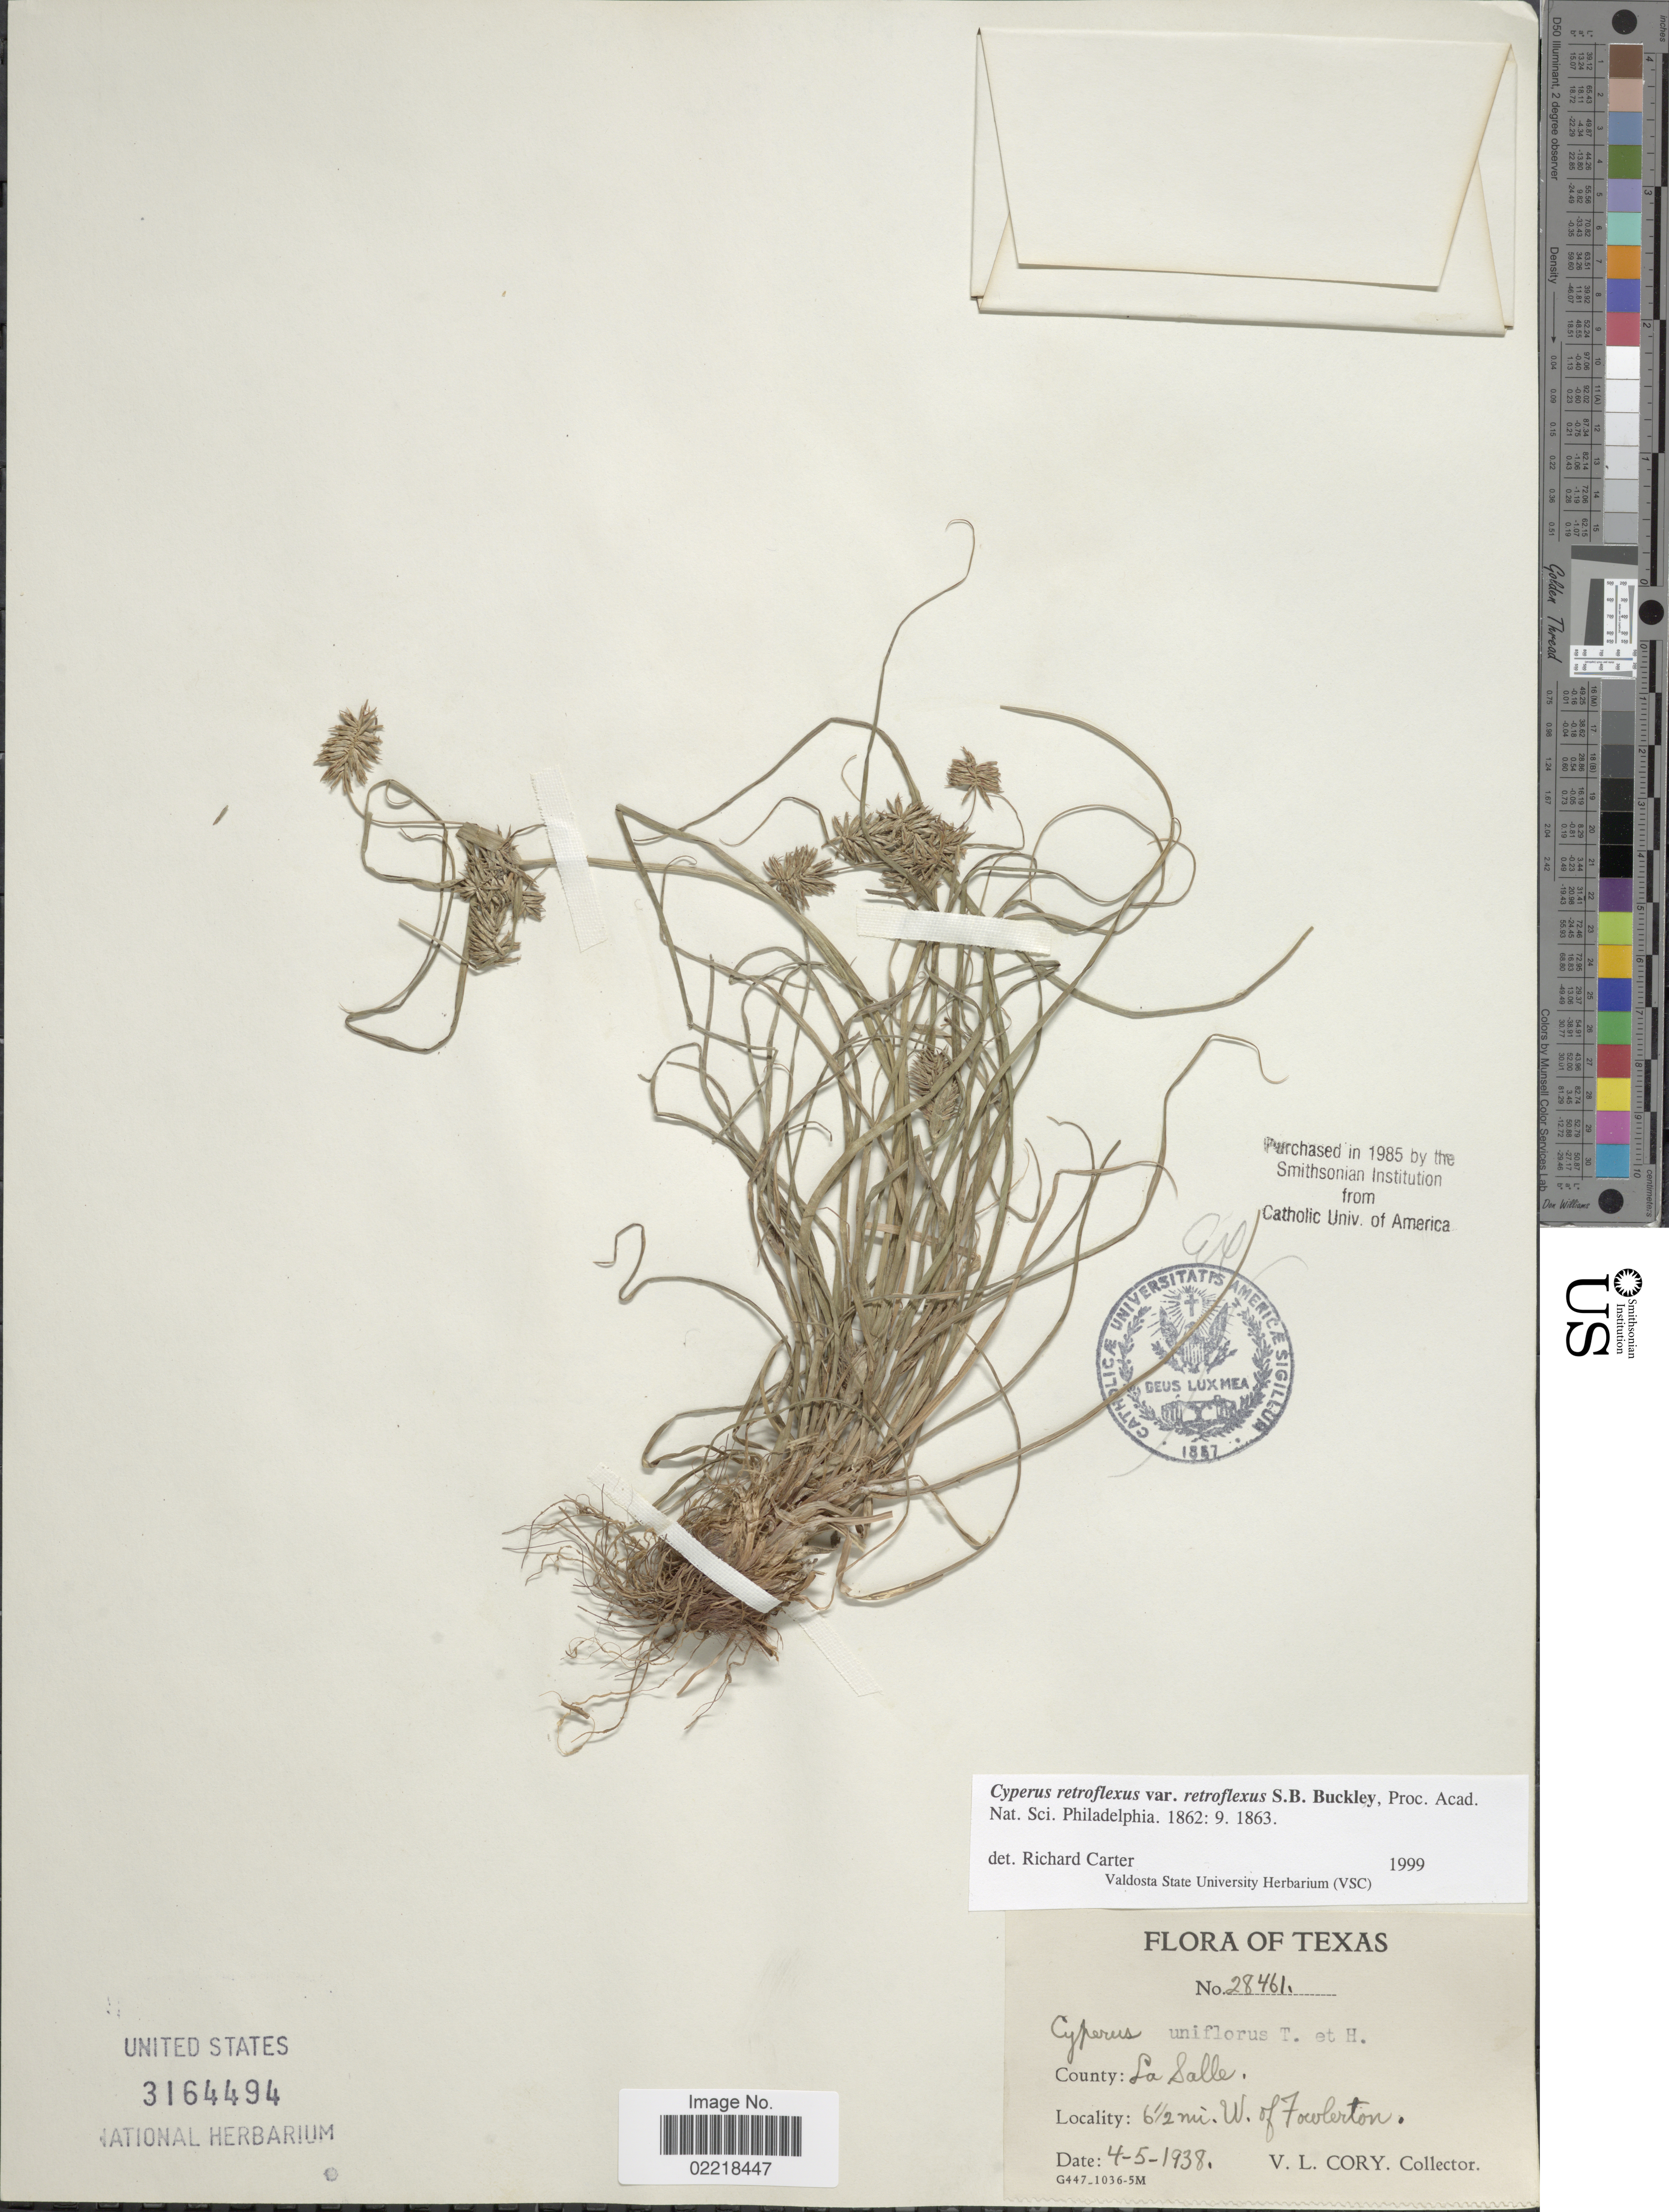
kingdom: Plantae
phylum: Tracheophyta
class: Liliopsida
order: Poales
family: Cyperaceae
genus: Cyperus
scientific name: Cyperus retroflexus var. retroflexus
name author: Buckley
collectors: V. Cory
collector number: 28461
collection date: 1938-04-05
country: United States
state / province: Texas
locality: County: La Salle, 6 1/2 mi. W. of Fowlerton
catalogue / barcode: US 3164494